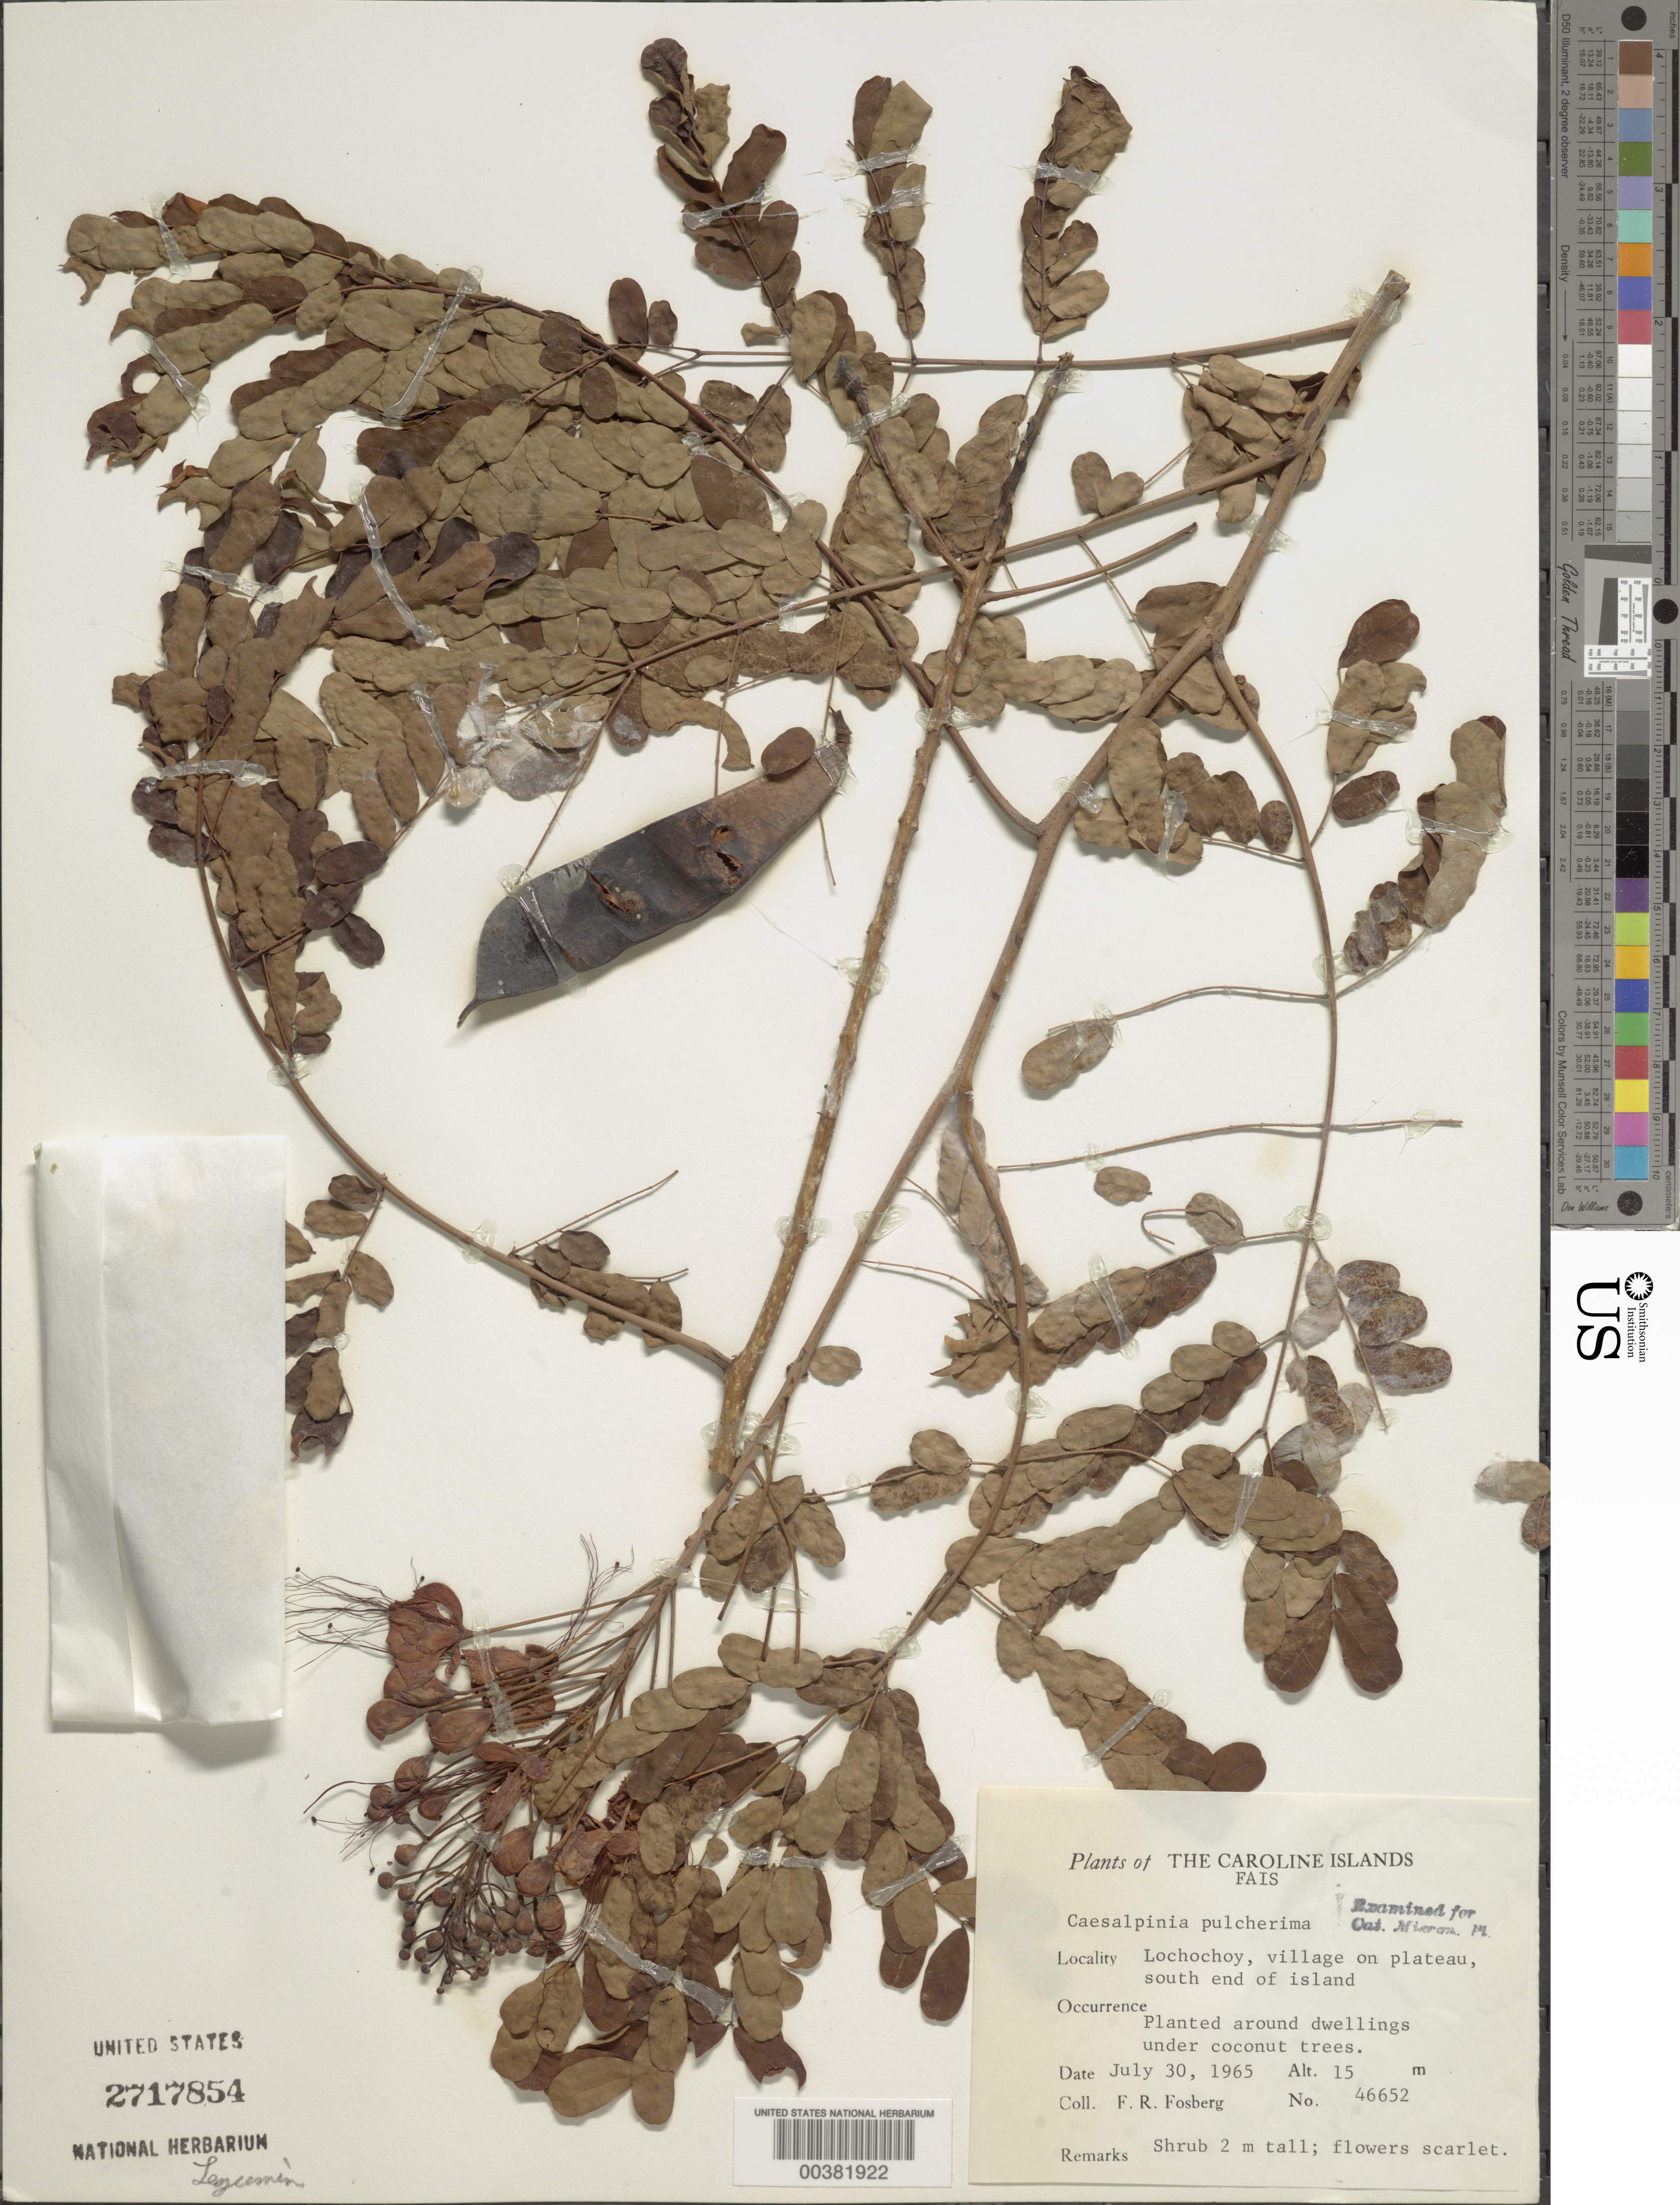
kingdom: Plantae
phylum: Tracheophyta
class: Magnoliopsida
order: Fabales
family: Fabaceae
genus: Caesalpinia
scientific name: Caesalpinia pulcherrima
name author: (L.) Sw.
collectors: F. R. Fosberg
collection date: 1946-08-19/1946-08-21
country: Micronesia, Federated States of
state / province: Kosrae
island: Lelu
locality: Lela (Lele) Harbor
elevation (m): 1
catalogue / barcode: US 2717854